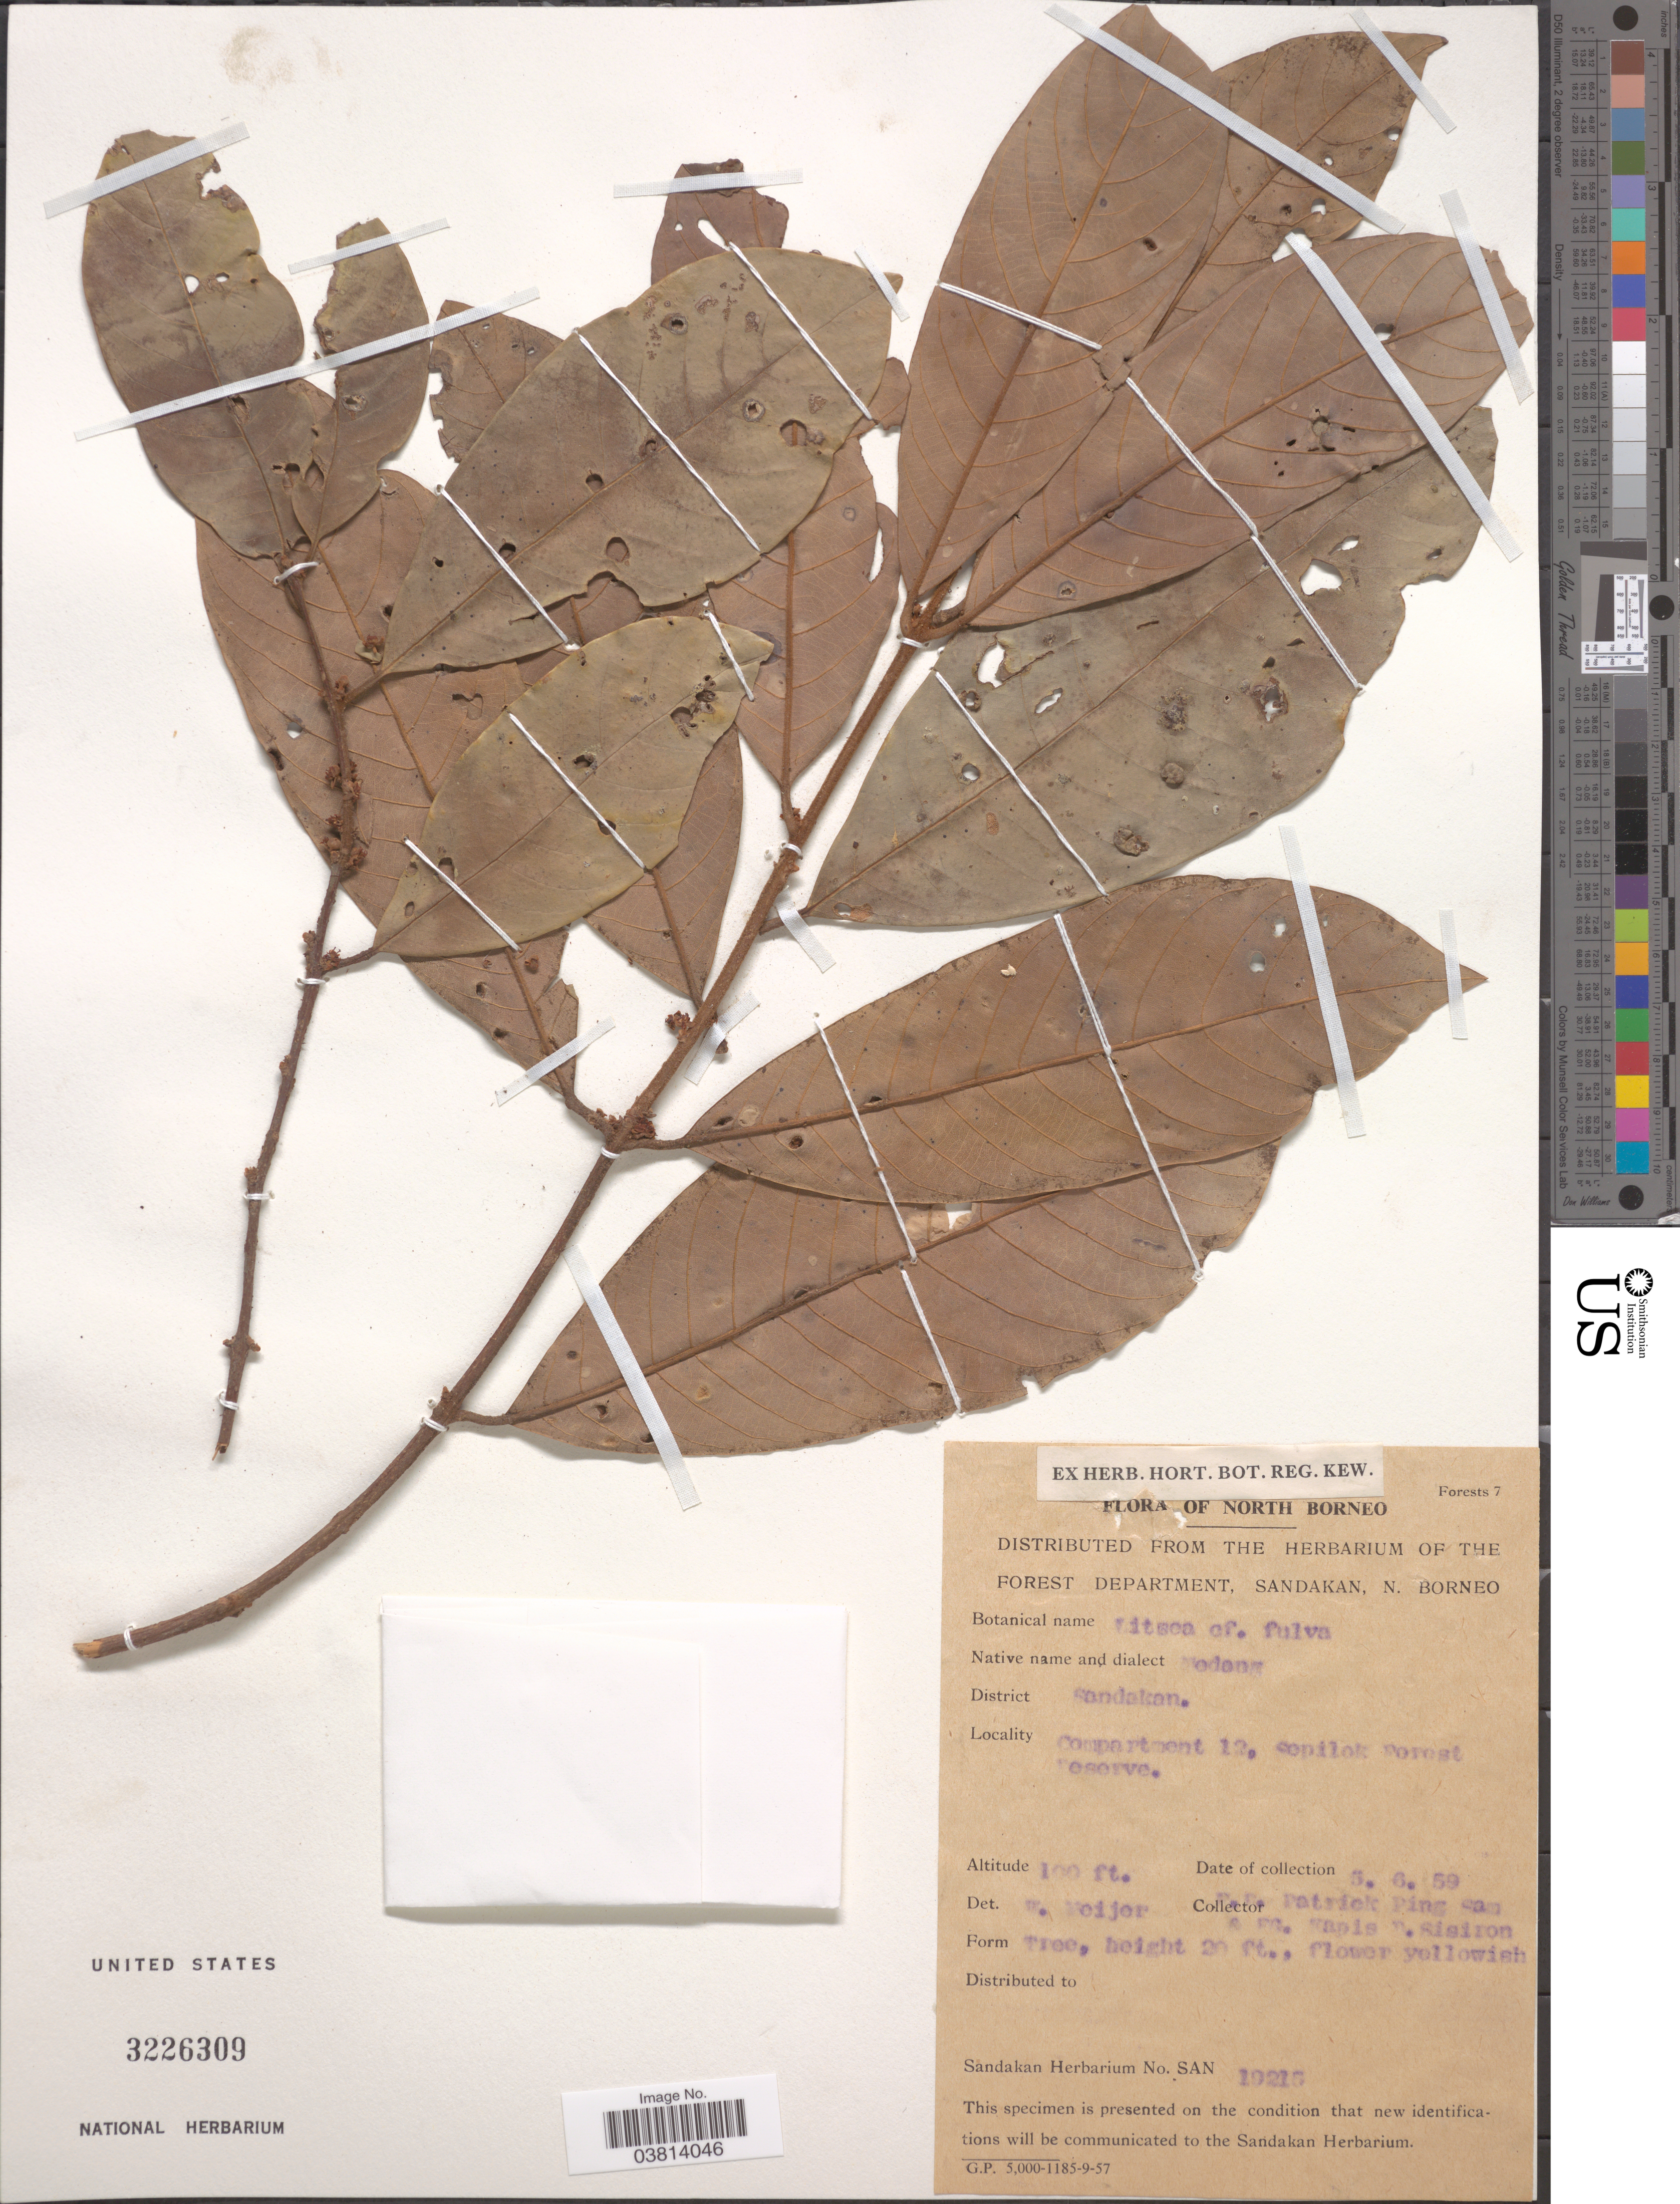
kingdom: Plantae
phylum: Tracheophyta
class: Magnoliopsida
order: Laurales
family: Lauraceae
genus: Litsea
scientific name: Litsea fulva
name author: (Blume) Fern.-Vill.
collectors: Patrick Ping San & Kapis bin Sisiron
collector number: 19215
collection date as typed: Transcribed d/m/y: 5/6/59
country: Malaysia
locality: North Borneo. District Sandakan. Compartment 12, Sepilok Forest Reserve.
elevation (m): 30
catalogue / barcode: US 3226309